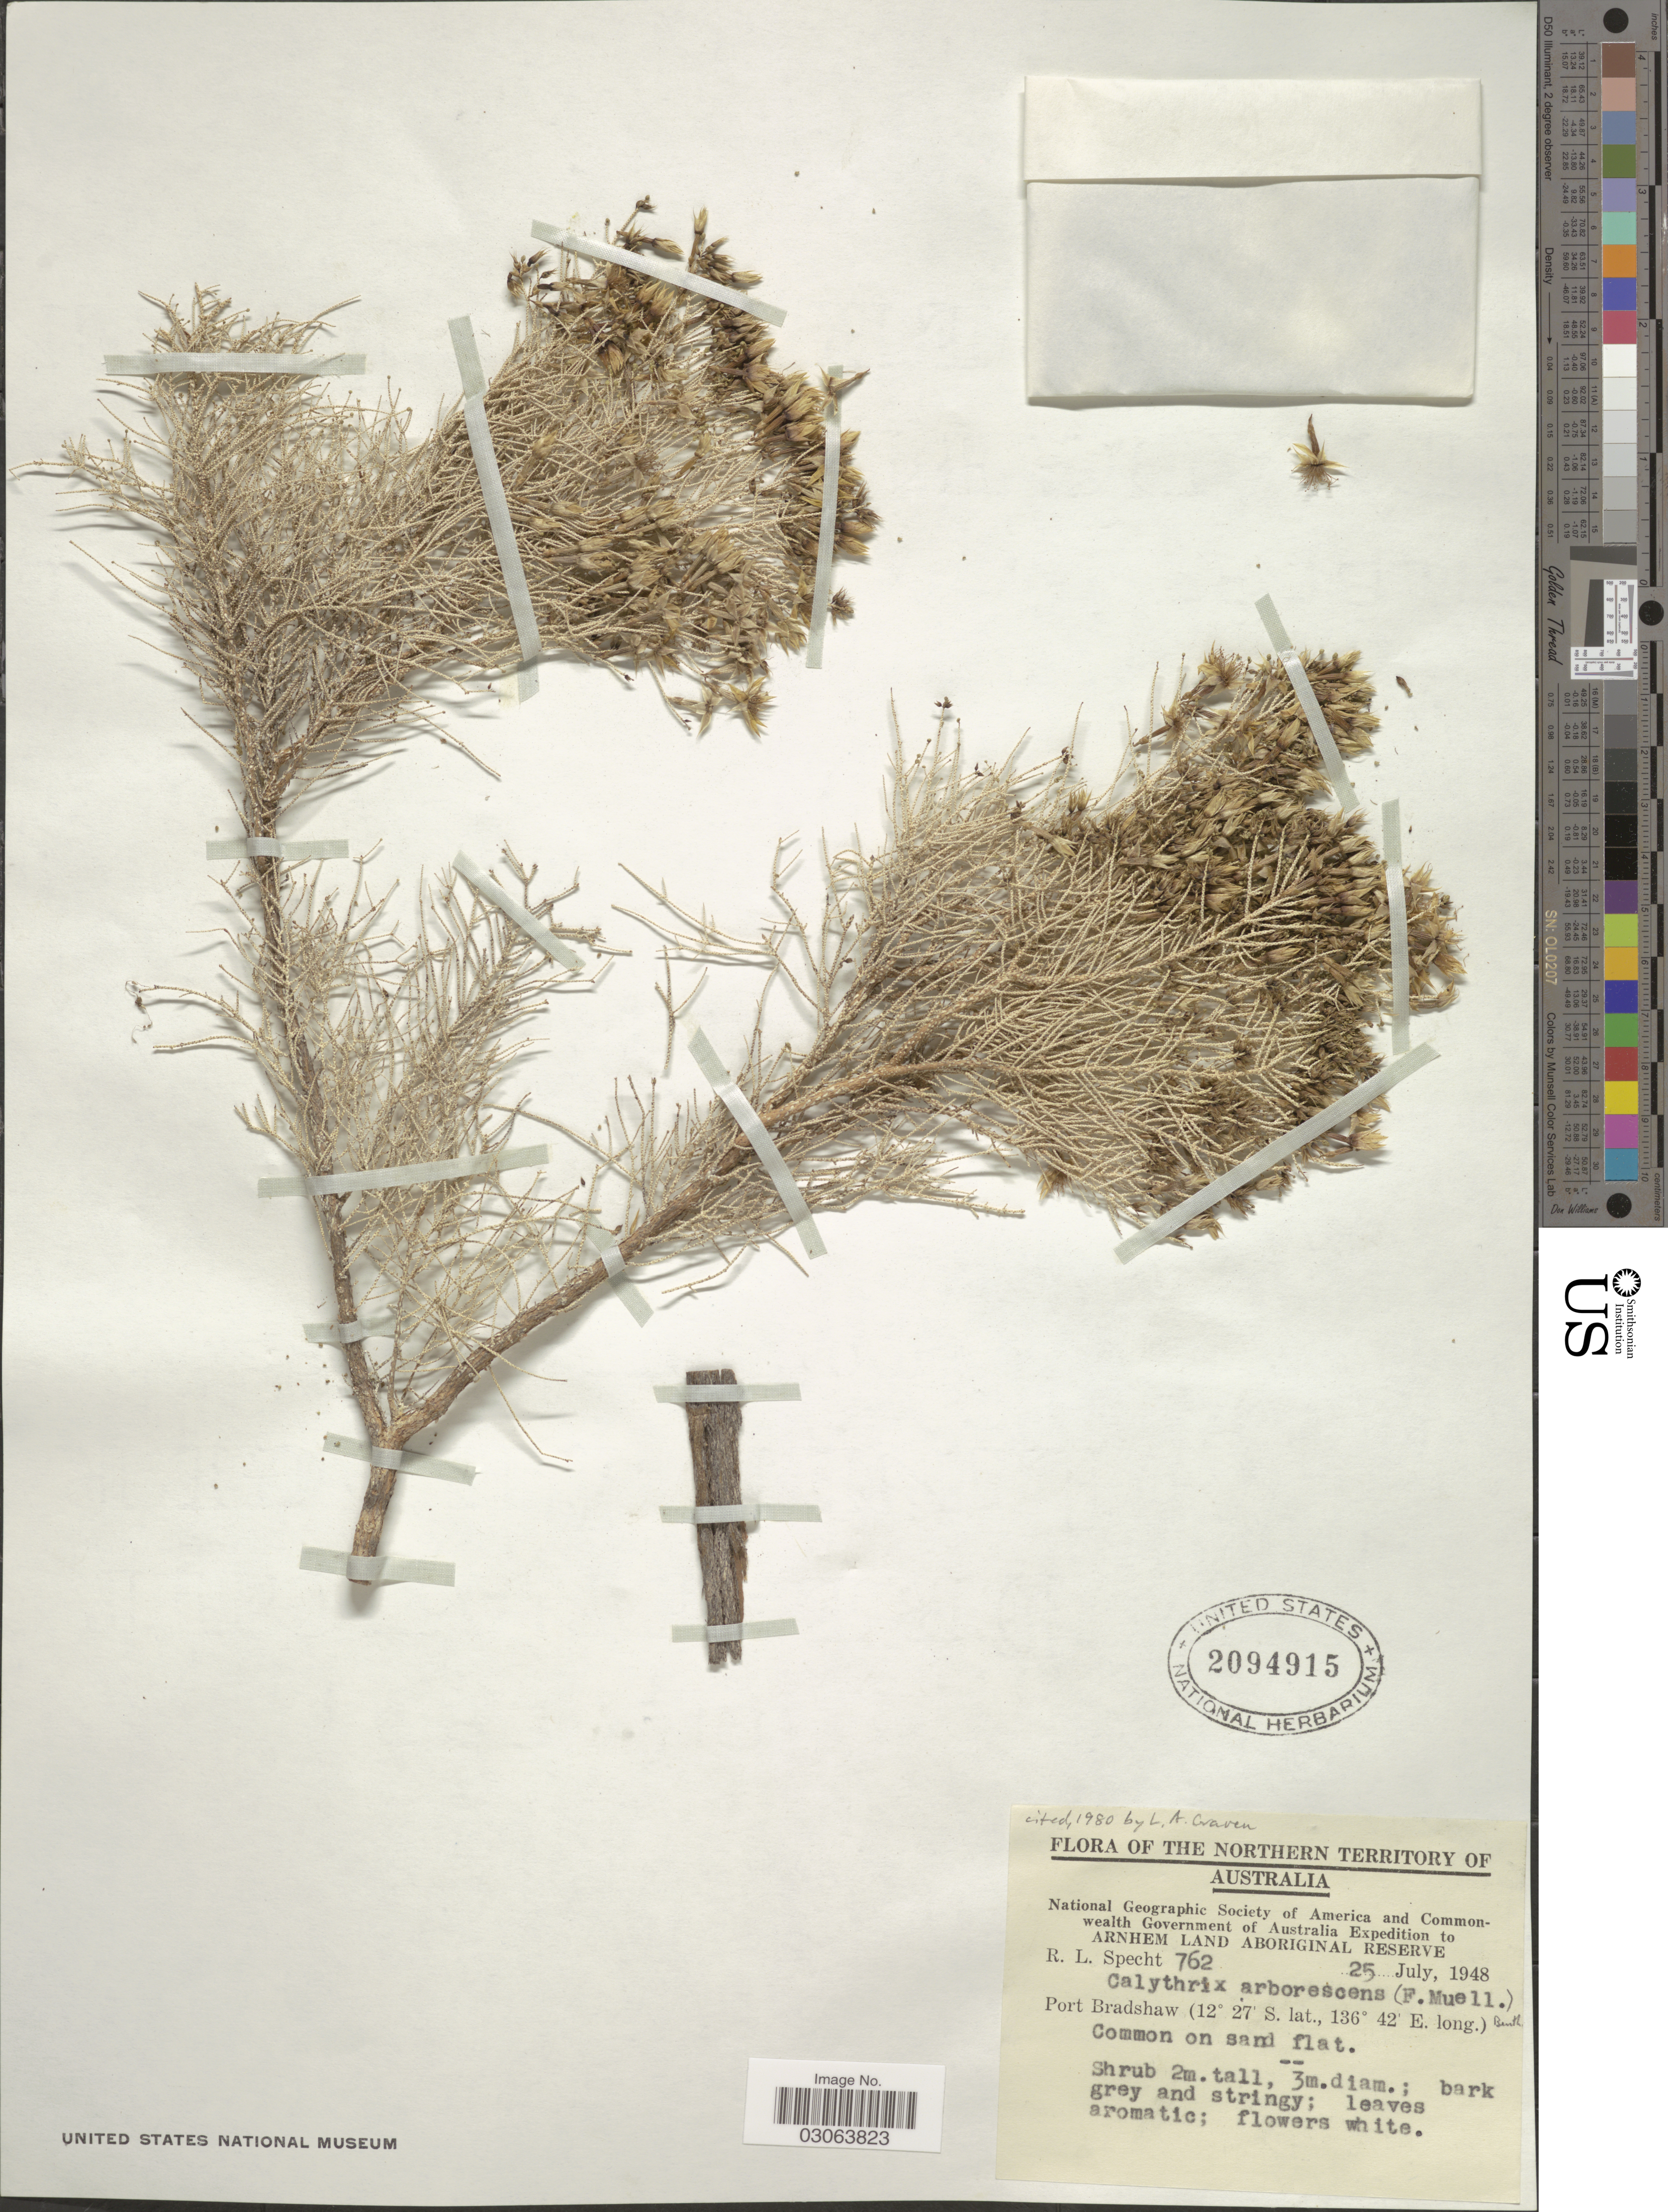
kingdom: Plantae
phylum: Tracheophyta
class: Magnoliopsida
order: Myrtales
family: Myrtaceae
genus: Calytrix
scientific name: Calytrix arborescens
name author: (F. Muell.) Benth.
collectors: R. L. Specht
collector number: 762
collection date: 1948-07-25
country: Australia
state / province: Northern Territory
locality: Arnhem Land Aboriginal Reserve, Port Bradshaw.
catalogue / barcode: US 2094915